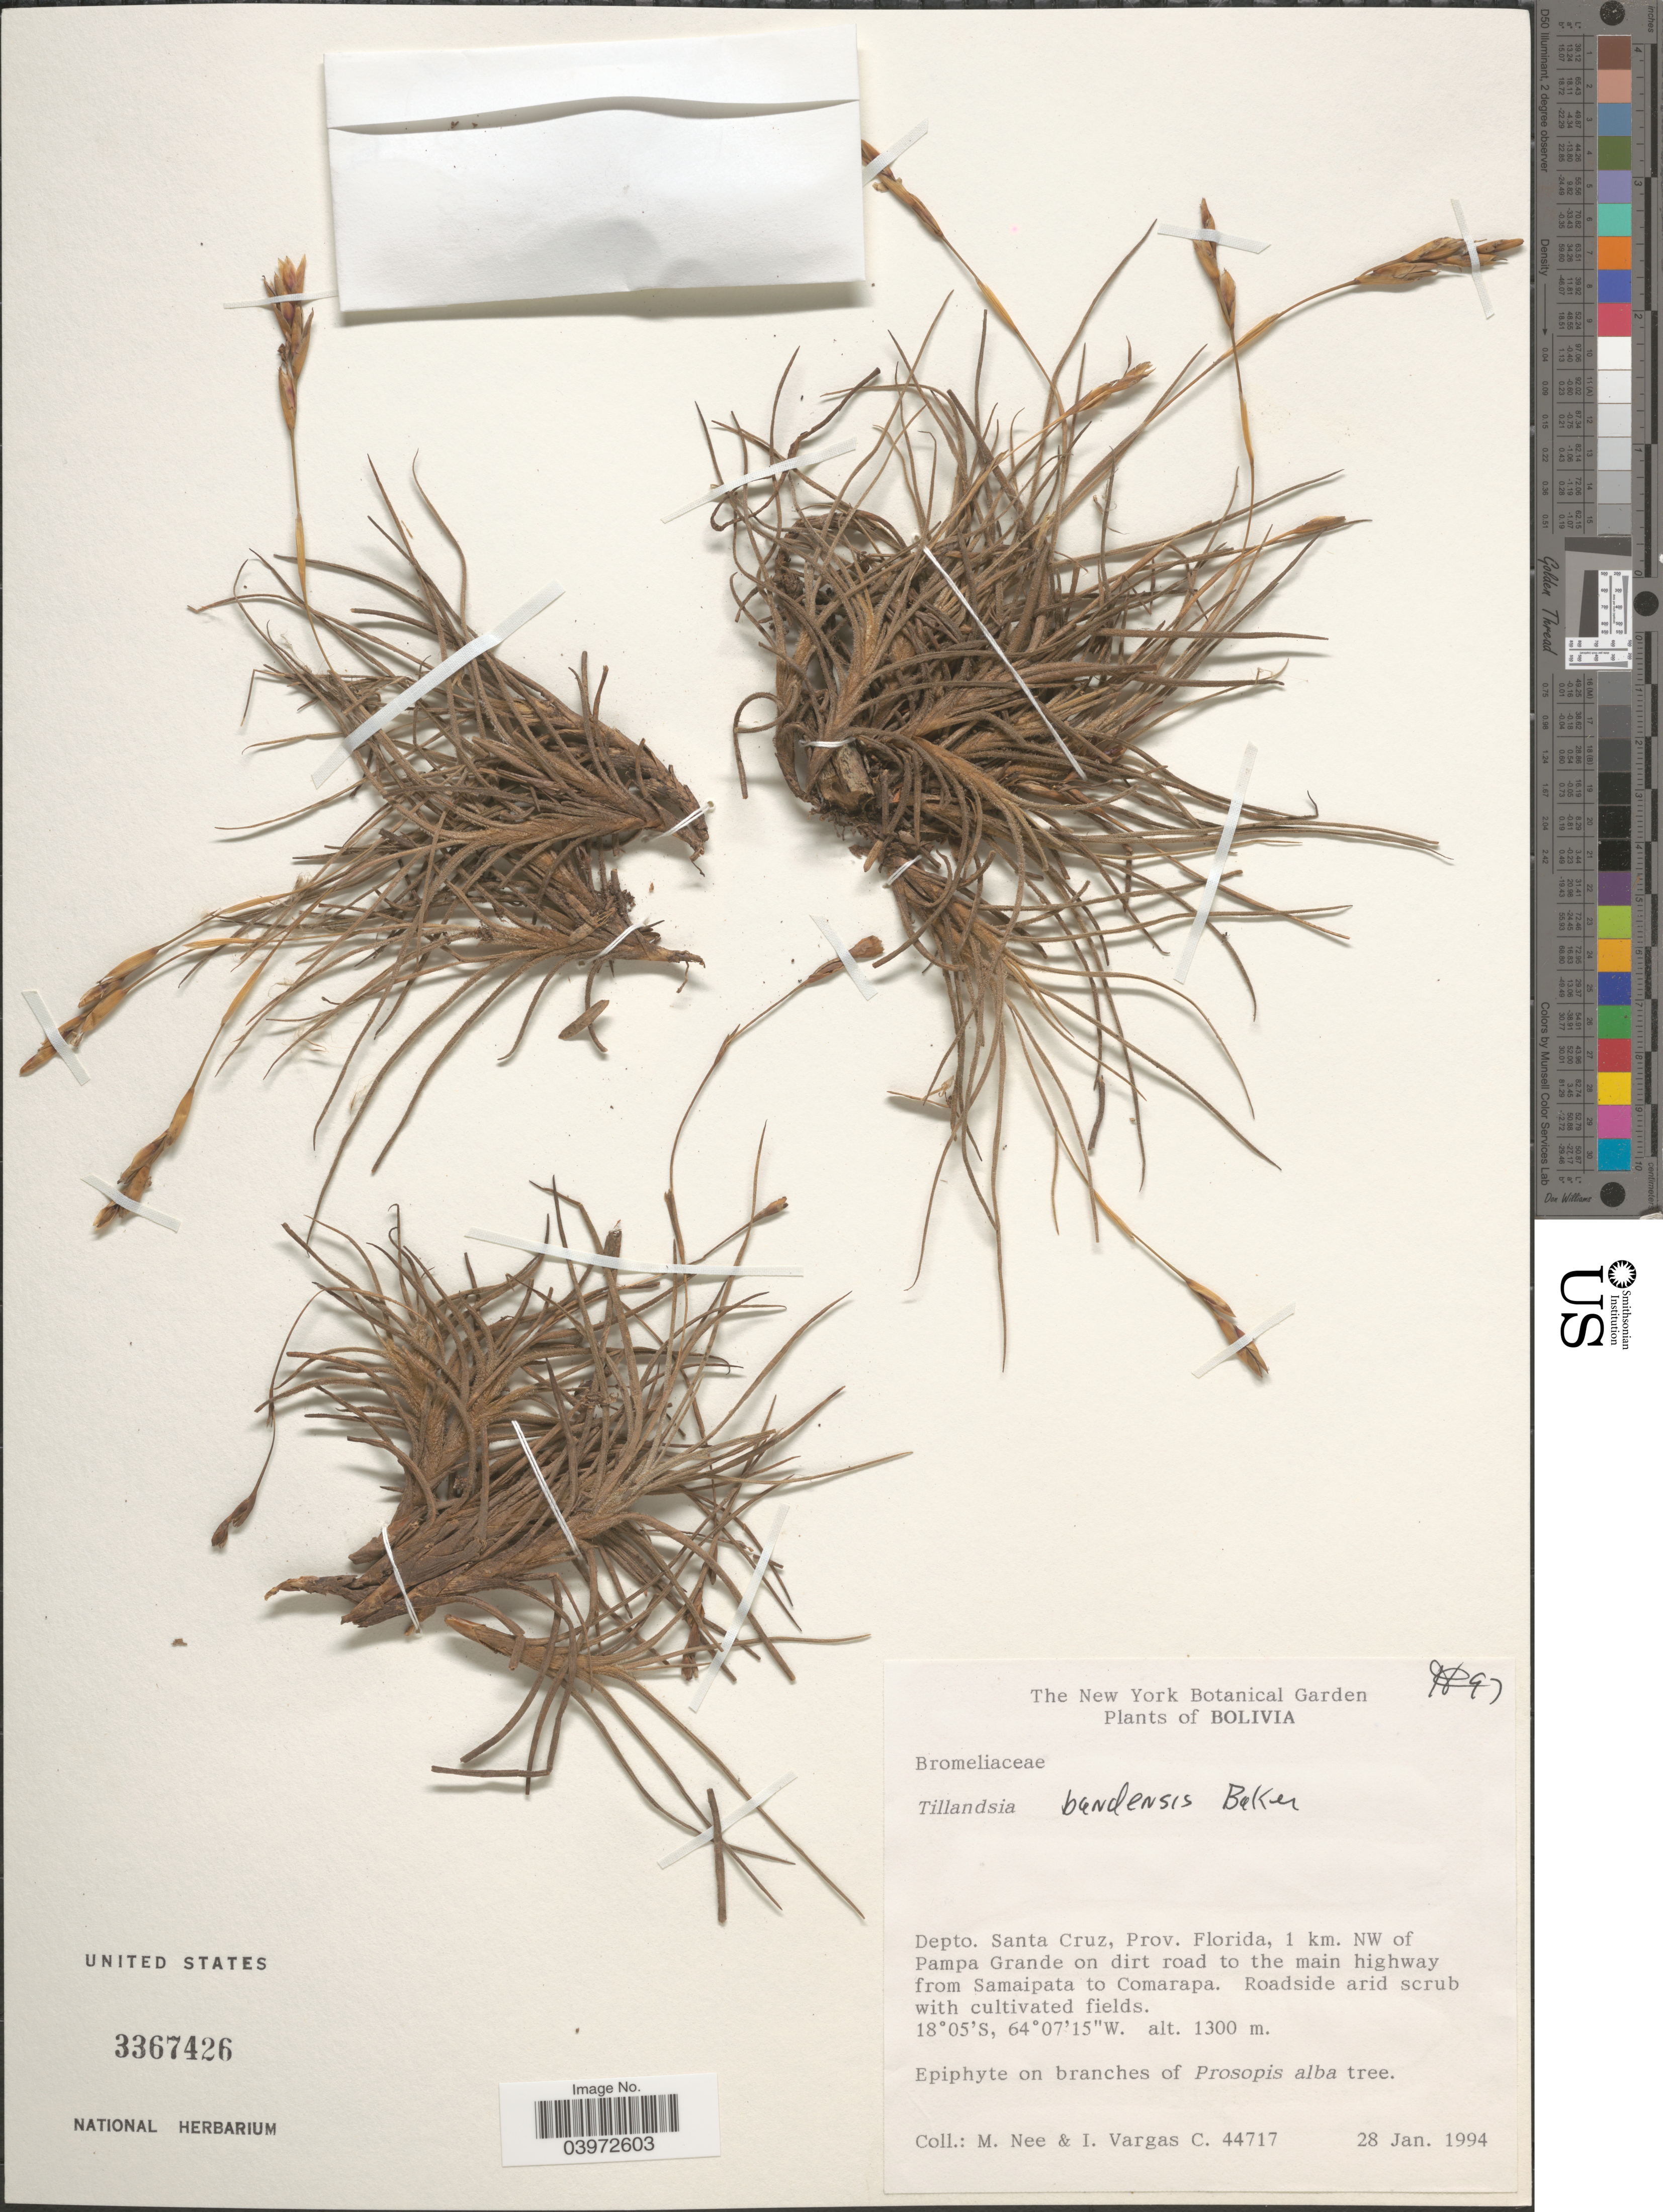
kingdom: Plantae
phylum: Tracheophyta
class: Liliopsida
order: Poales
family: Bromeliaceae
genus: Tillandsia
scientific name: Tillandsia bandensis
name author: Baker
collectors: M. Nee & I. Vargas C.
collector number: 44717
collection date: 1994-01-28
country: Bolivia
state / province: Santa Cruz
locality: Depto. Santa Cruz, Prov. Florida, 1 km. NW of Pampa Grande on dirt road to the main highway from Samaipata to Comarapa.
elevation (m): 1300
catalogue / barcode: US 3367426